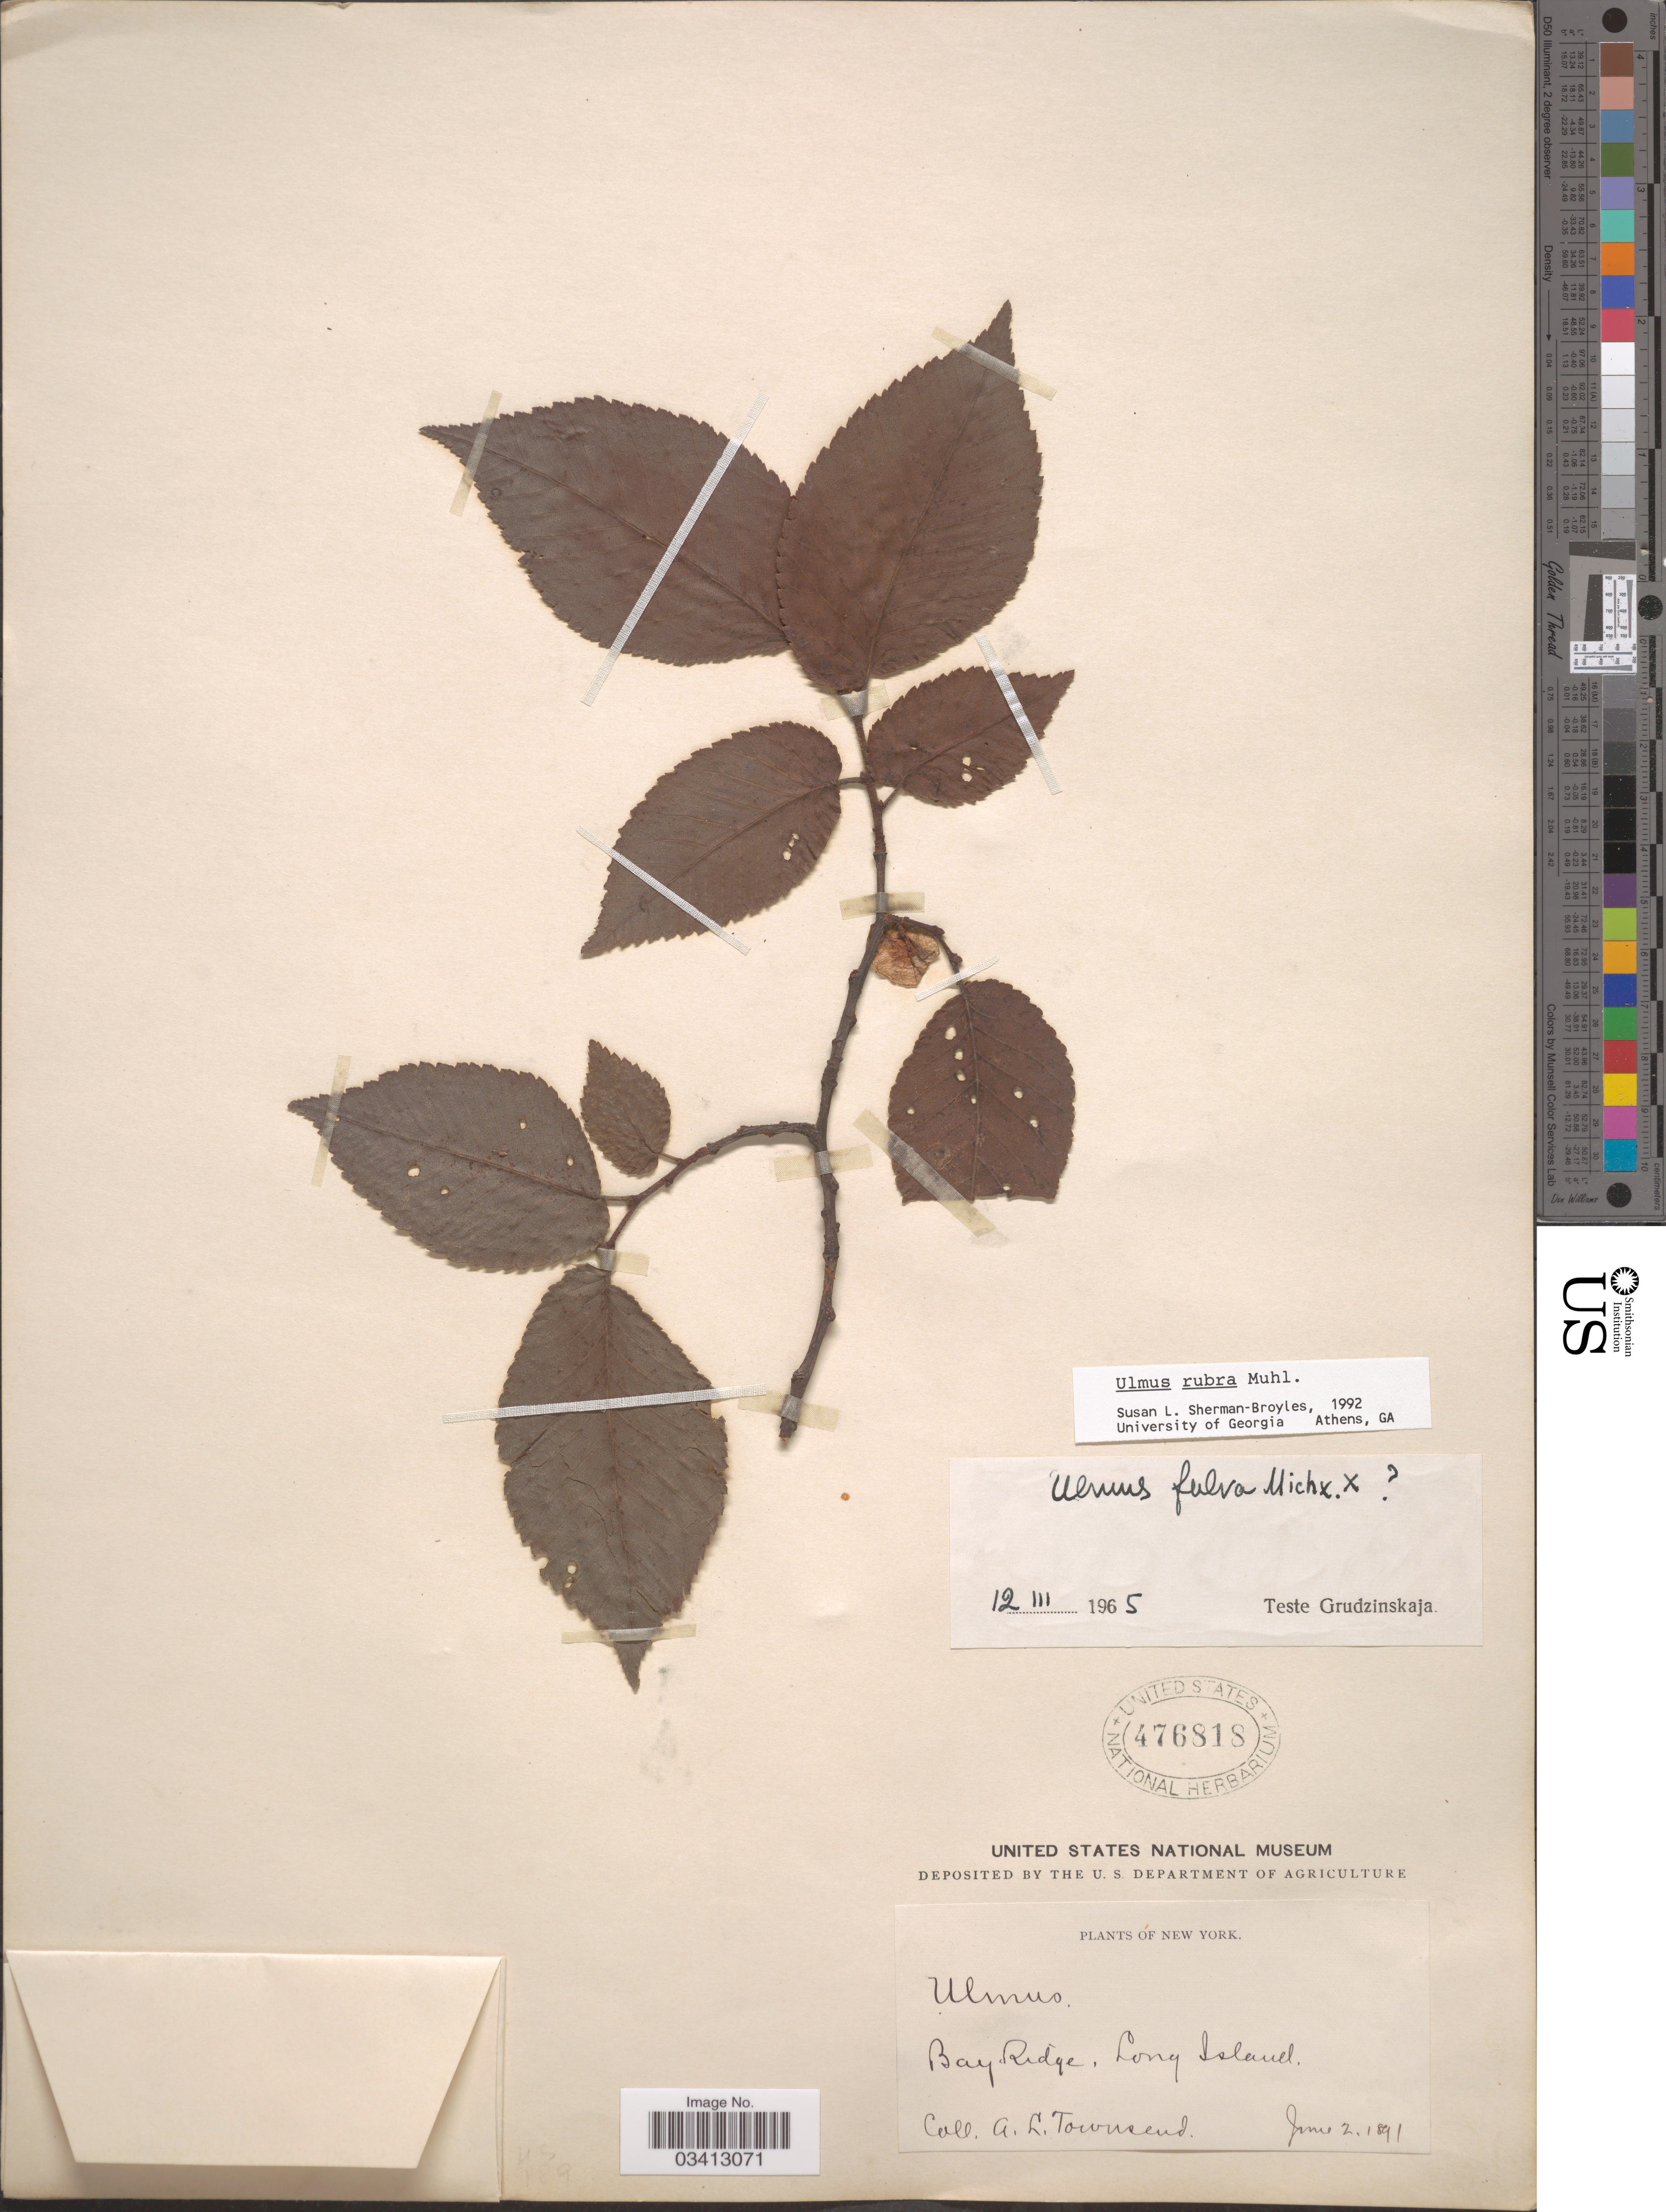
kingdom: Plantae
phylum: Tracheophyta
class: Magnoliopsida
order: Rosales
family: Ulmaceae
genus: Ulmus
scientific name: Ulmus rubra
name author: Muhl.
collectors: A. Townsend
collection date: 1891-06-02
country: United States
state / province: New York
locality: Bay Ridge, Long Island.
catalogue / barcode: US 476818